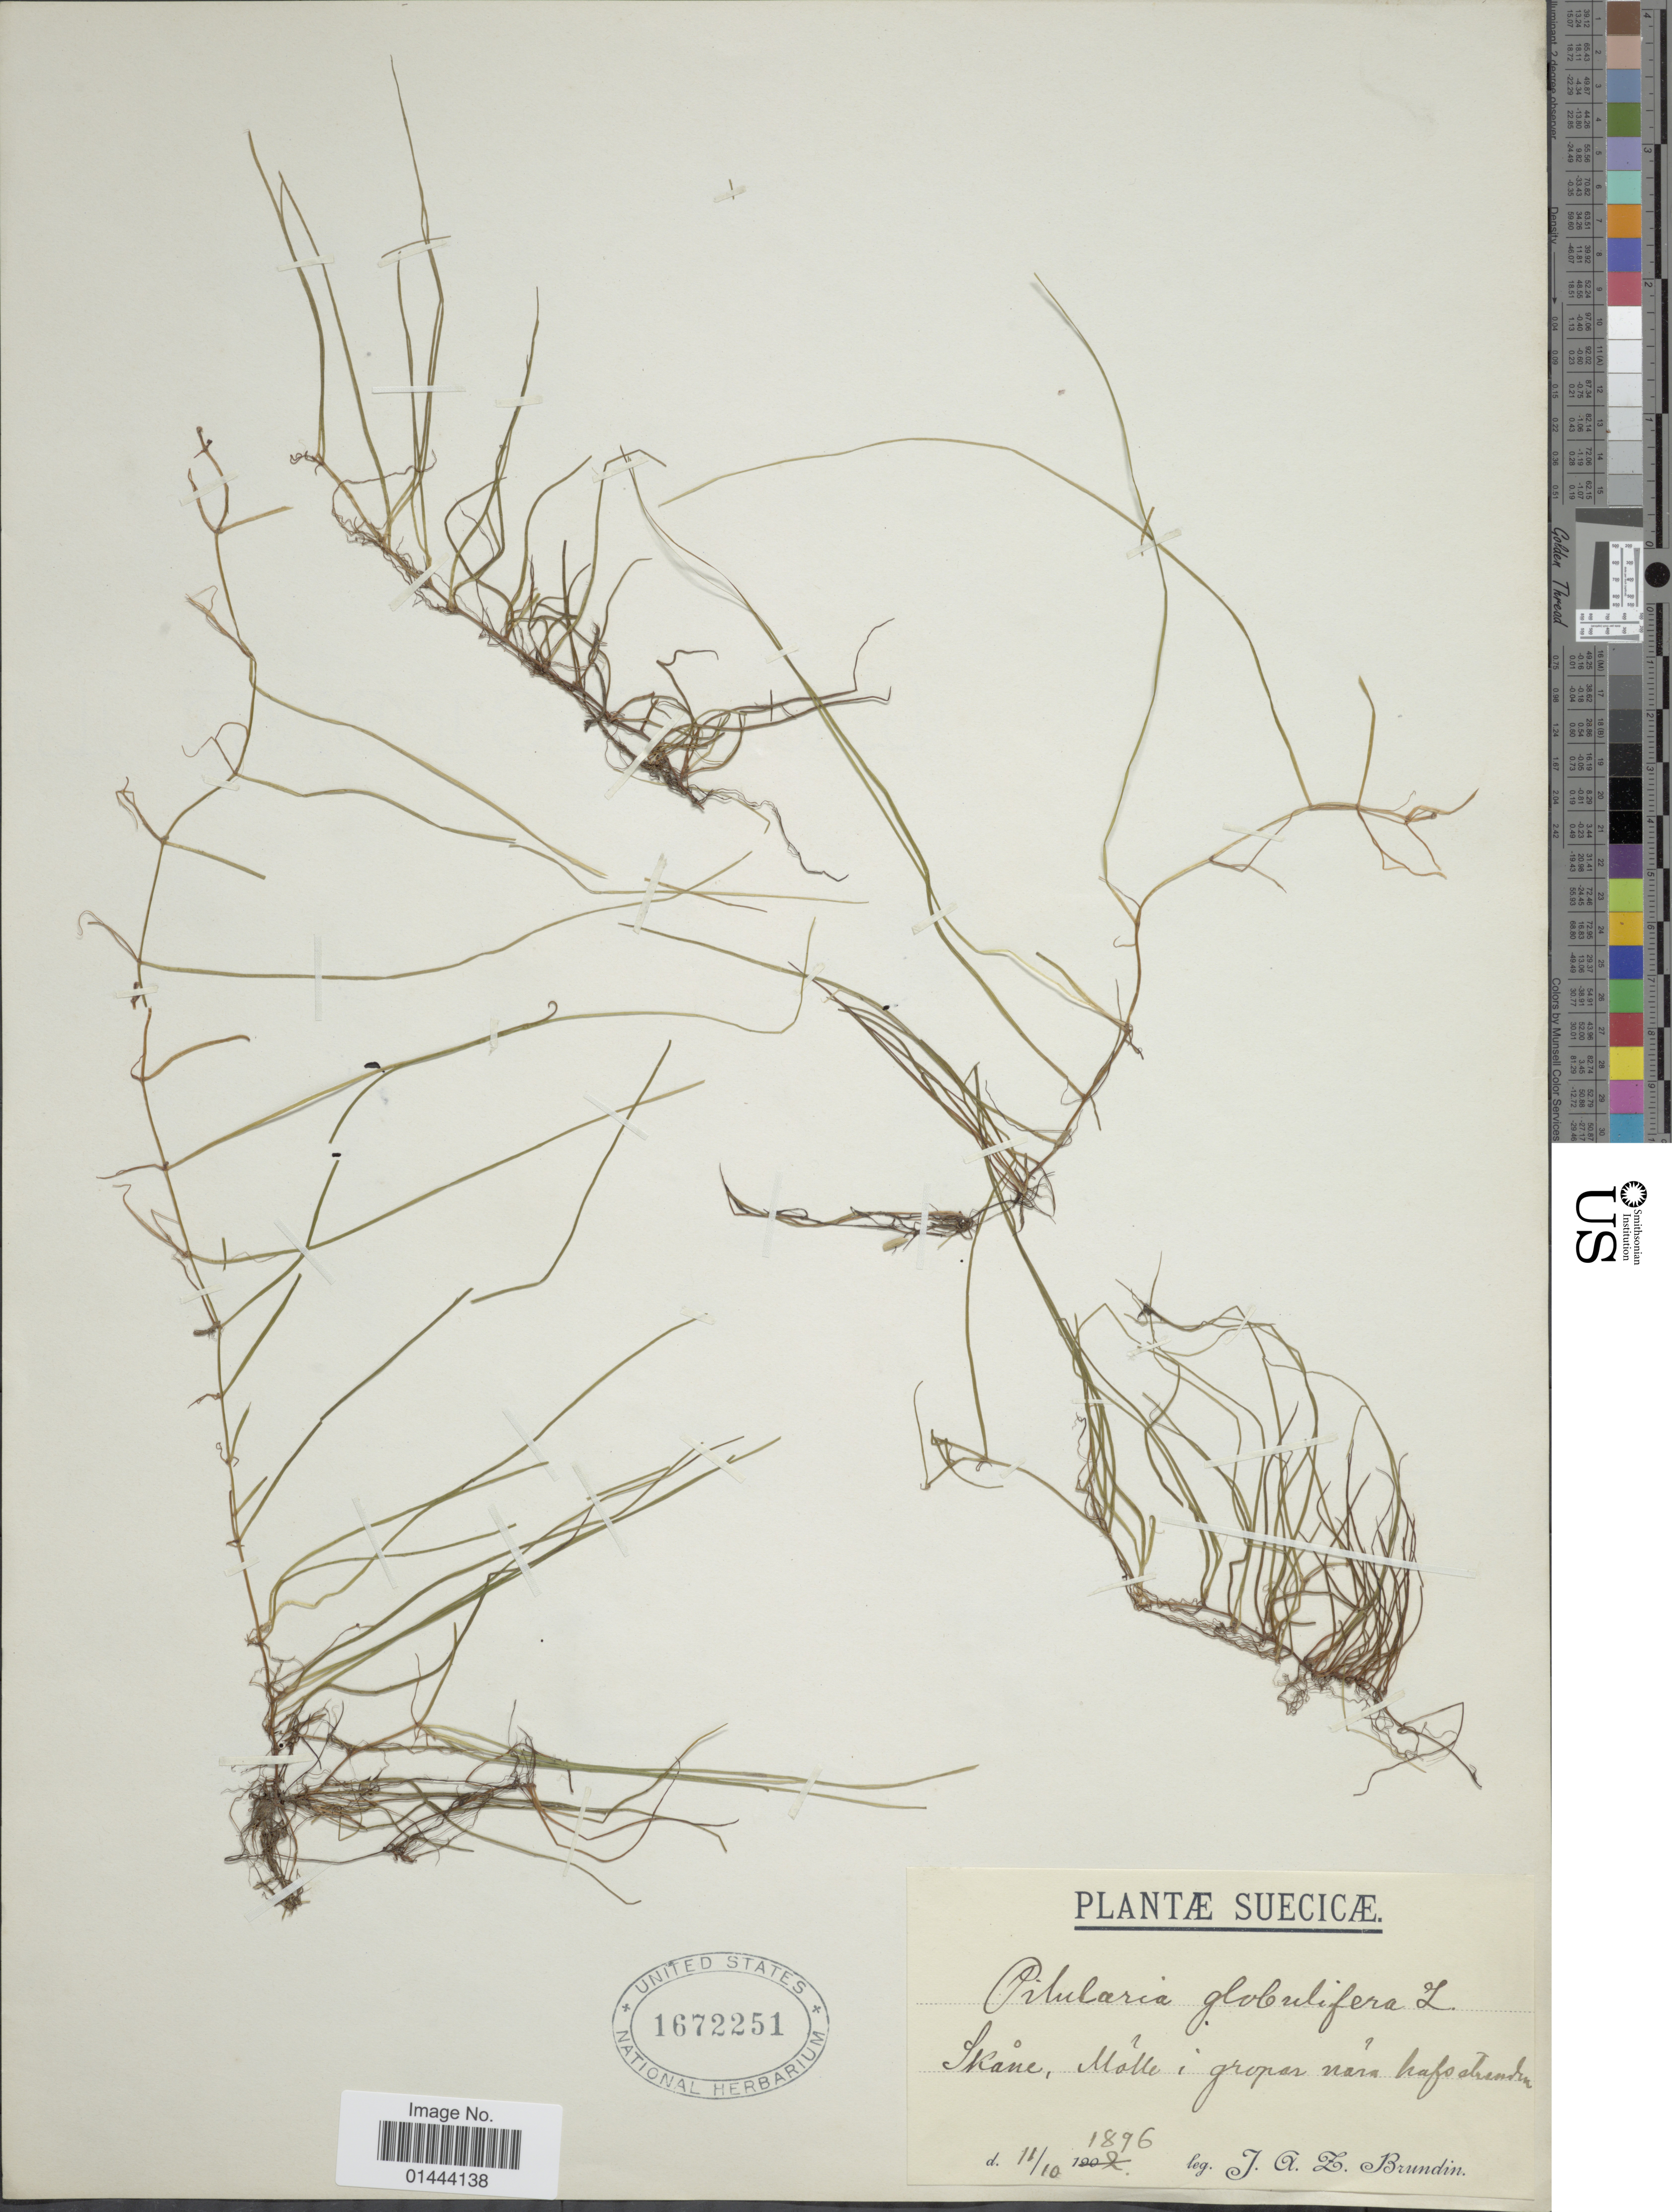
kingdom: Plantae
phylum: Tracheophyta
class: Polypodiopsida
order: Salviniales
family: Marsileaceae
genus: Pilularia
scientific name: Pilularia globulifera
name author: L.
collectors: J. Brundin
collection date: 1896-10-11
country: Sweden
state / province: Skåne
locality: Molle i gropar nara hafsstranden.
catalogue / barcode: US 1672251